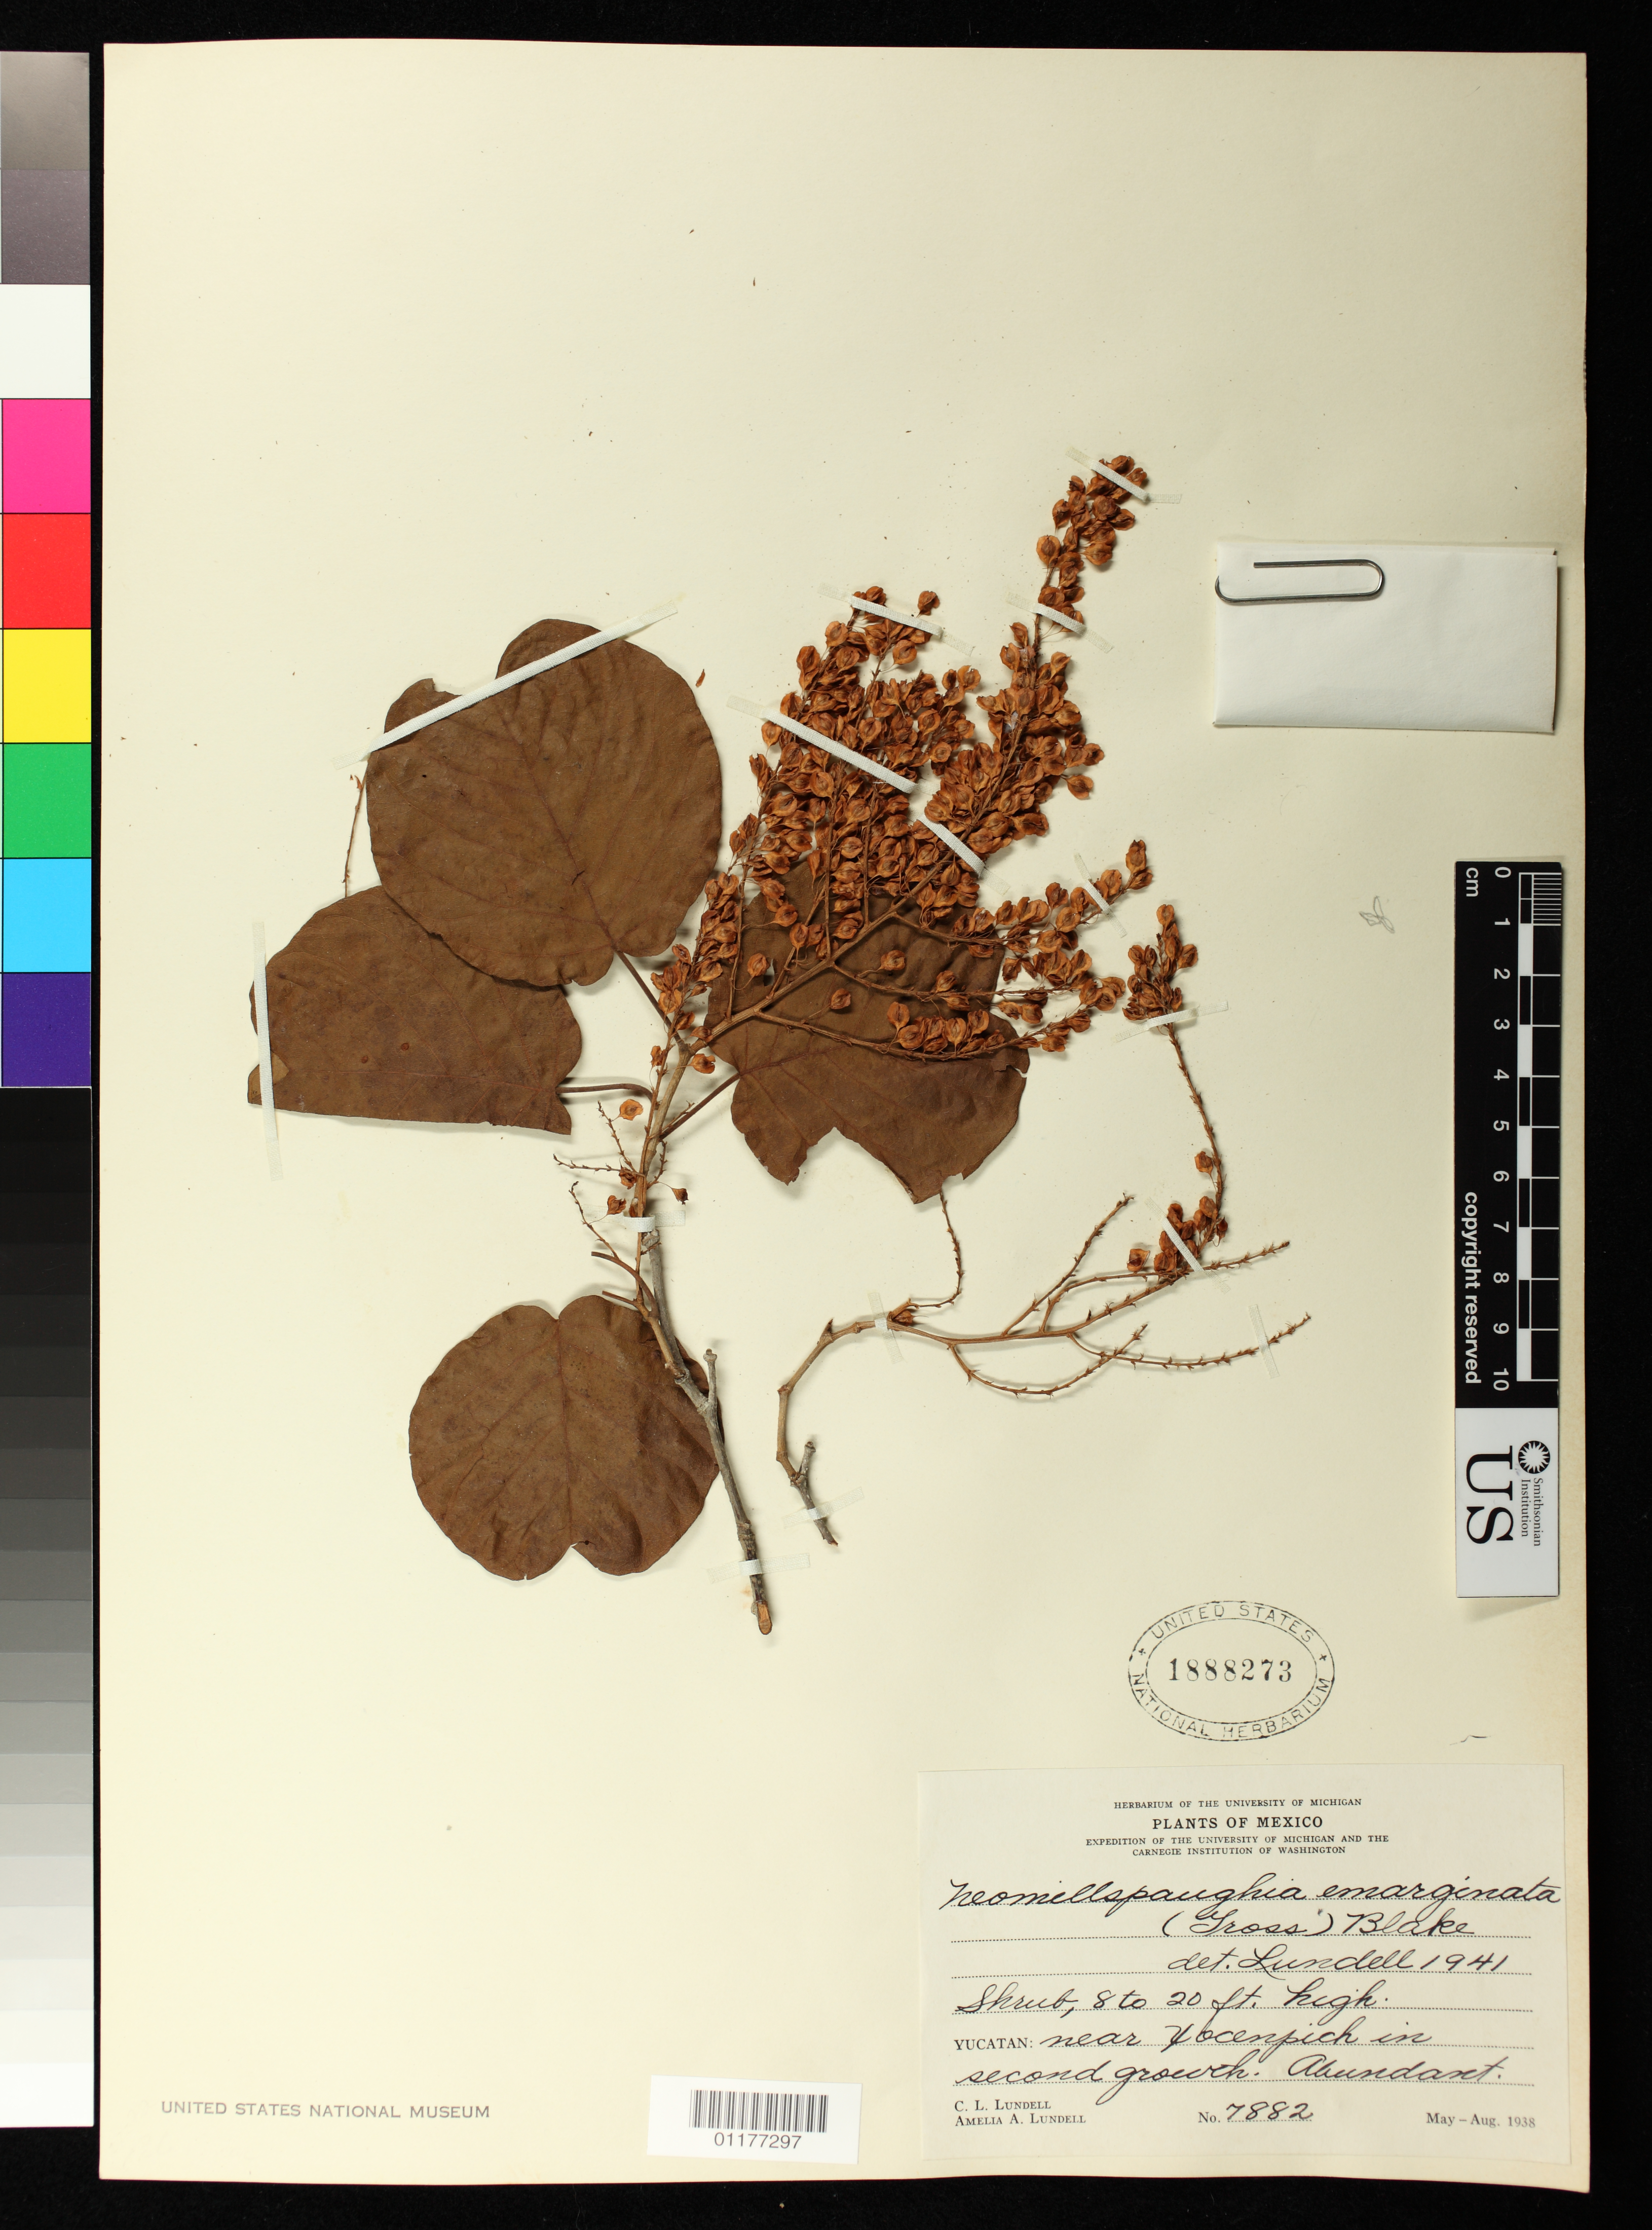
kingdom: Plantae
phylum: Tracheophyta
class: Magnoliopsida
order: Caryophyllales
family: Polygonaceae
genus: Neomillspaughia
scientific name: Neomillspaughia emarginata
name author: (H. Gross) S.F. Blake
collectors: C. L. Lundell & A. A. Lundell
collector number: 7882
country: Mexico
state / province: Yucatán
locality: Near Xocenpich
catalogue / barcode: US 1888273